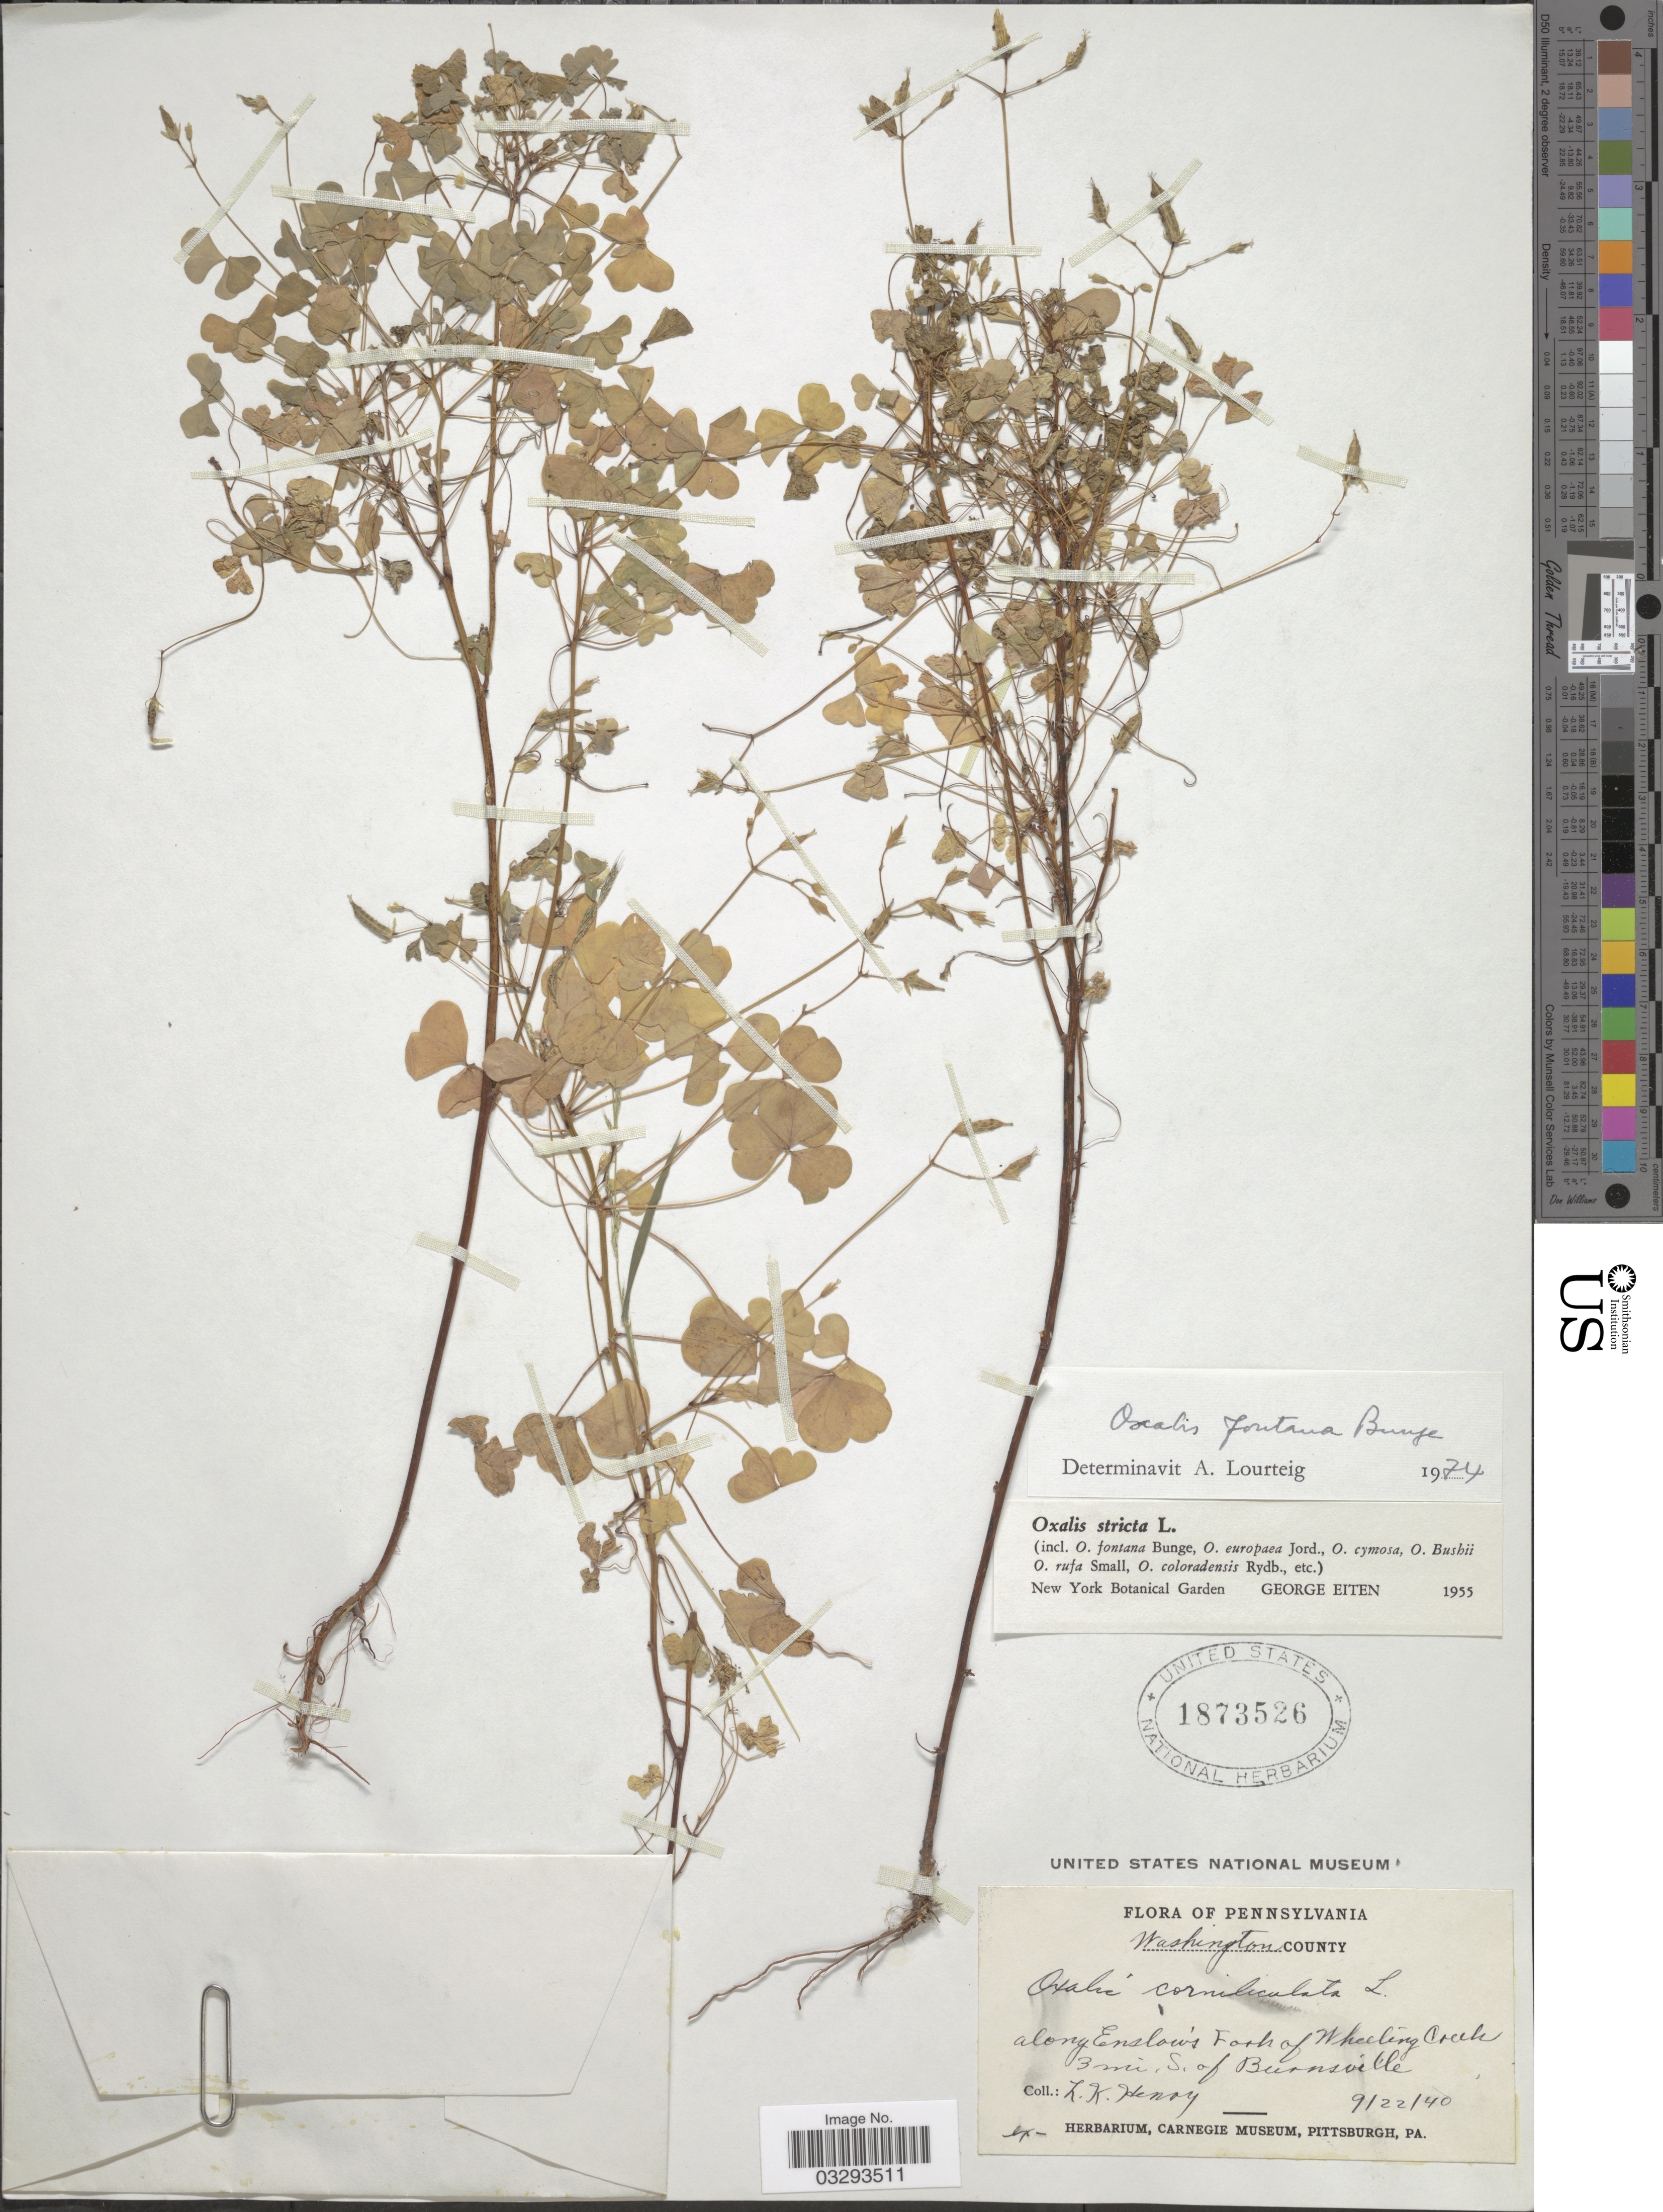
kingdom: Plantae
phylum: Tracheophyta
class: Magnoliopsida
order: Oxalidales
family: Oxalidaceae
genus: Oxalis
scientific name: Oxalis fontana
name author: Bunge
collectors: L. K. Henry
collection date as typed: Transcribed d/m/y: 22/9/40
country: United States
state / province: Pennsylvania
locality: Washington County. Along Enslow's Fork of Wheeling Creek 3 mi. S. of Burnsville.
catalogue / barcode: US 1873526